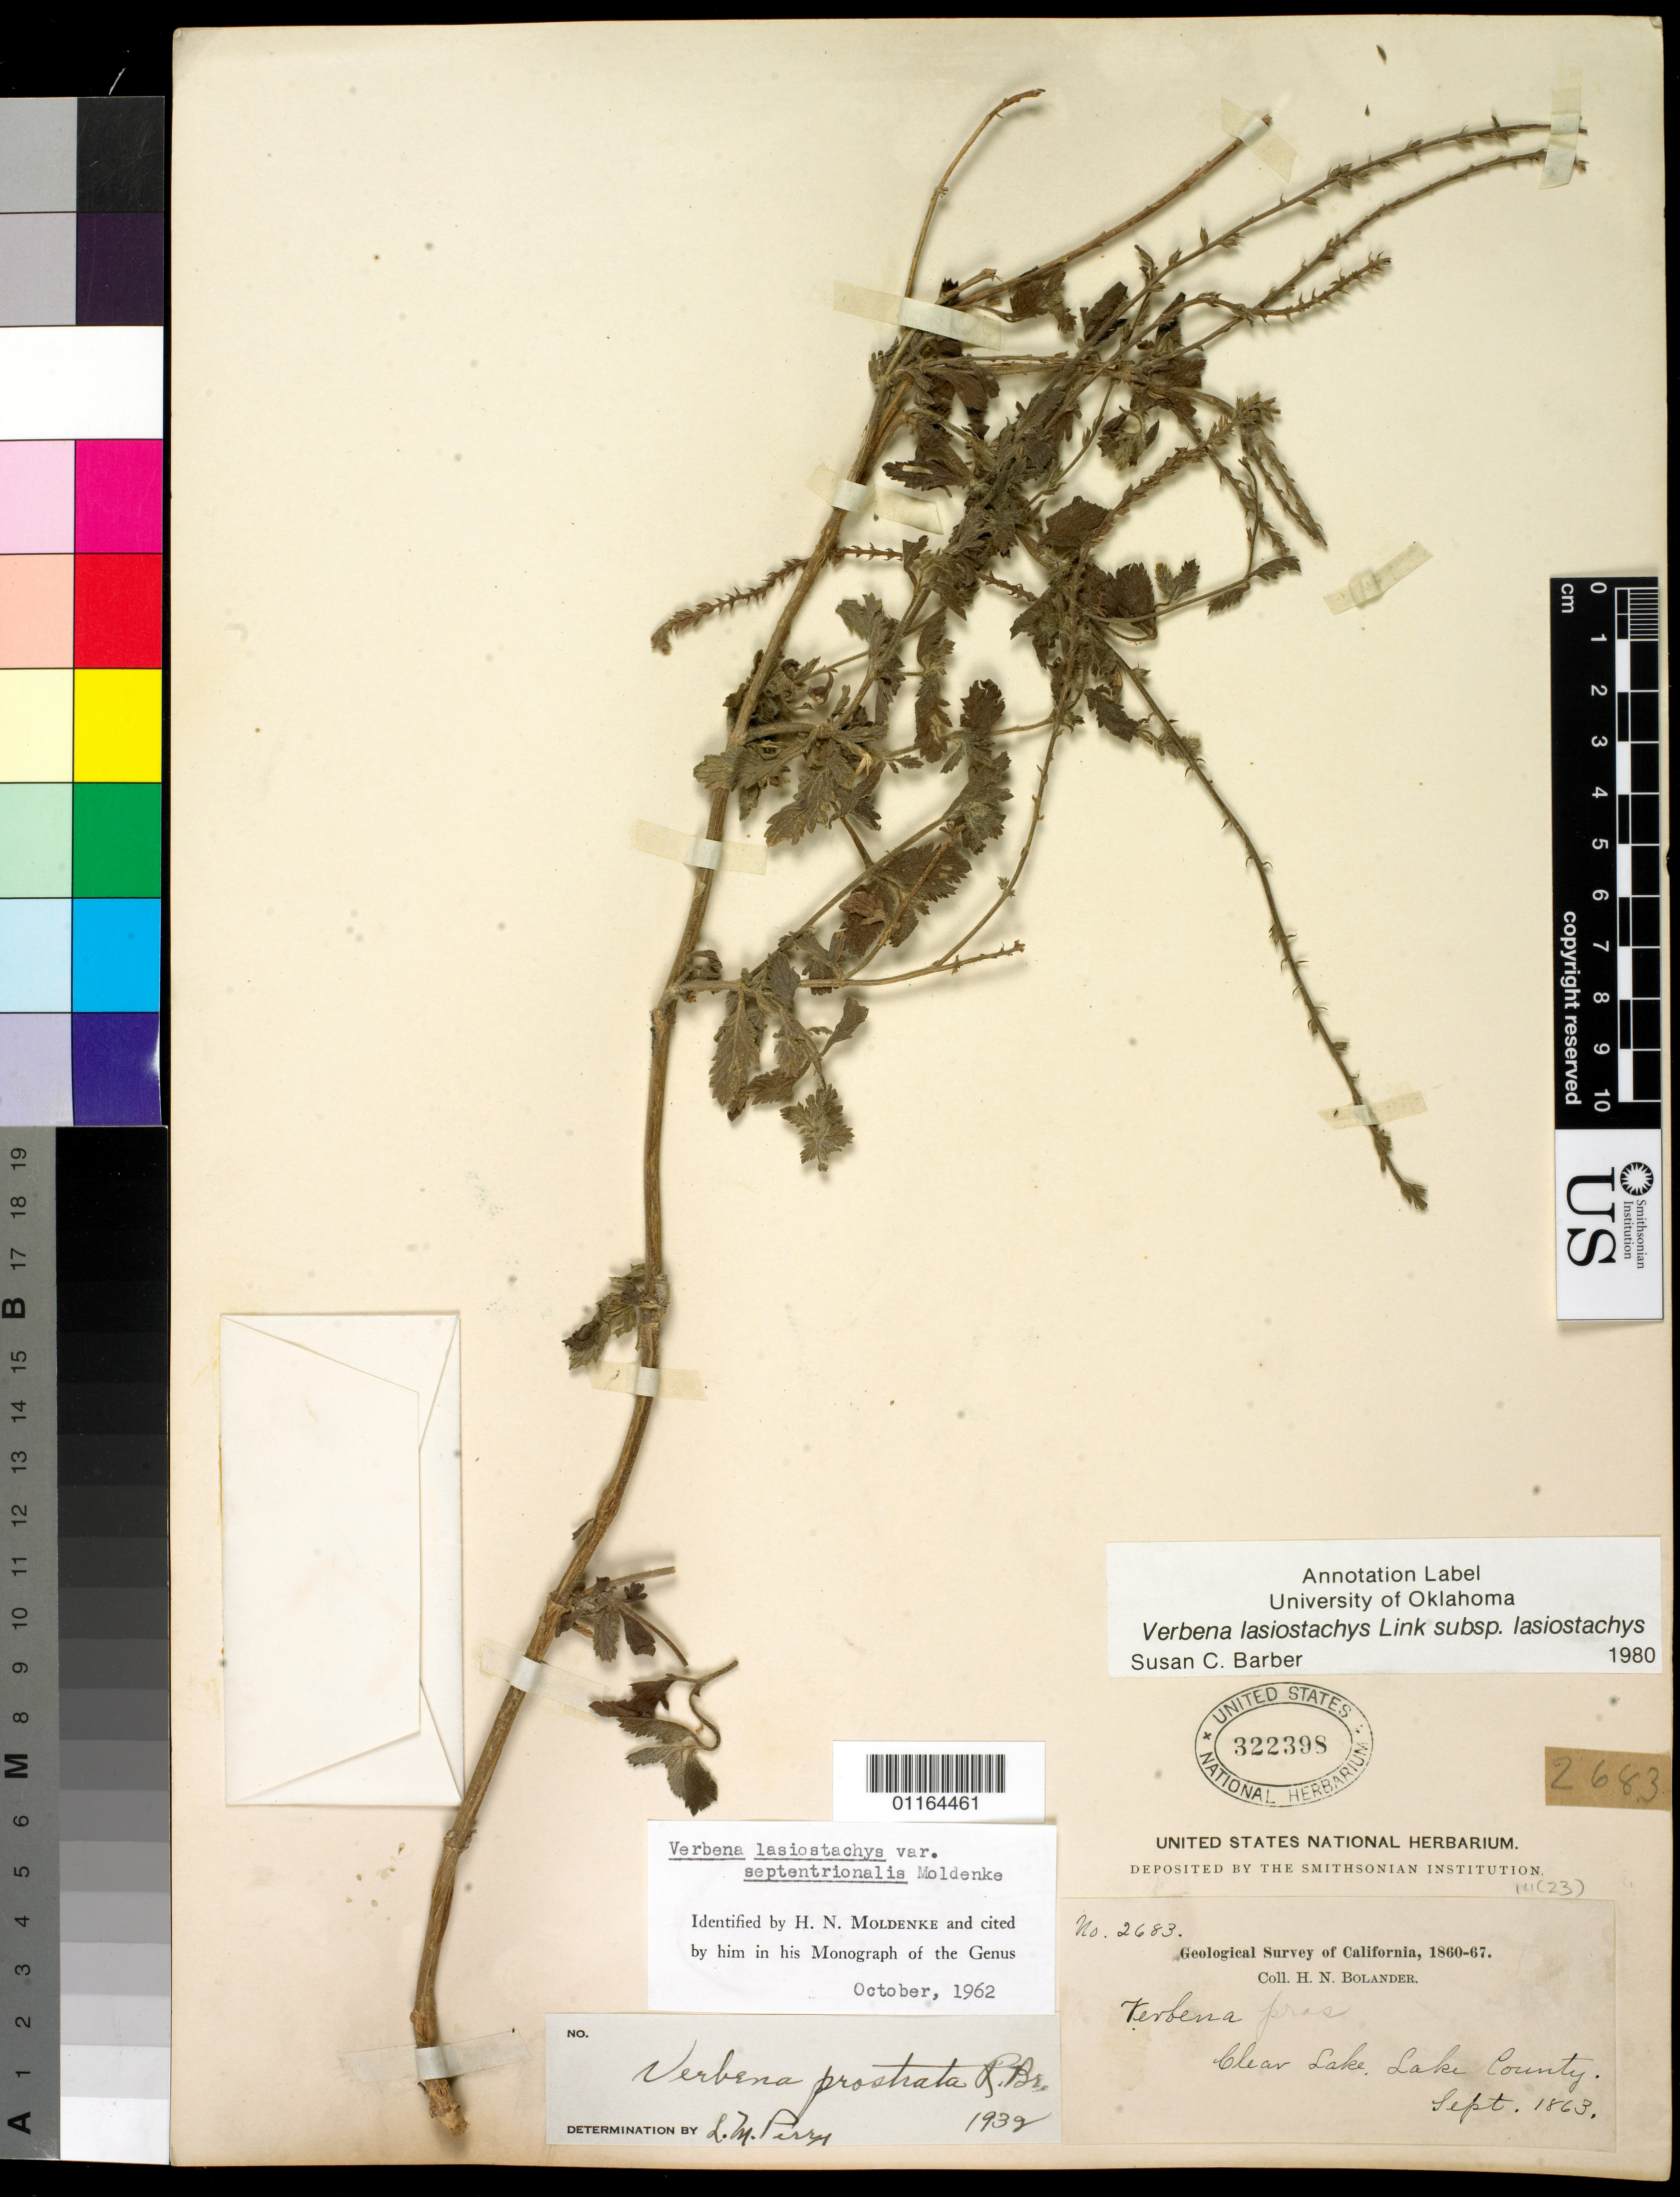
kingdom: Plantae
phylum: Tracheophyta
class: Magnoliopsida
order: Lamiales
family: Verbenaceae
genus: Verbena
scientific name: Verbena lasiostachys var. lasiostachys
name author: Link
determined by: Barber, S. C.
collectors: H. Bolander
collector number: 2683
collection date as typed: Sep1863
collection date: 1863-09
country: United States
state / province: California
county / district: Lake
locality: Clear Lake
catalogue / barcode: US 322398